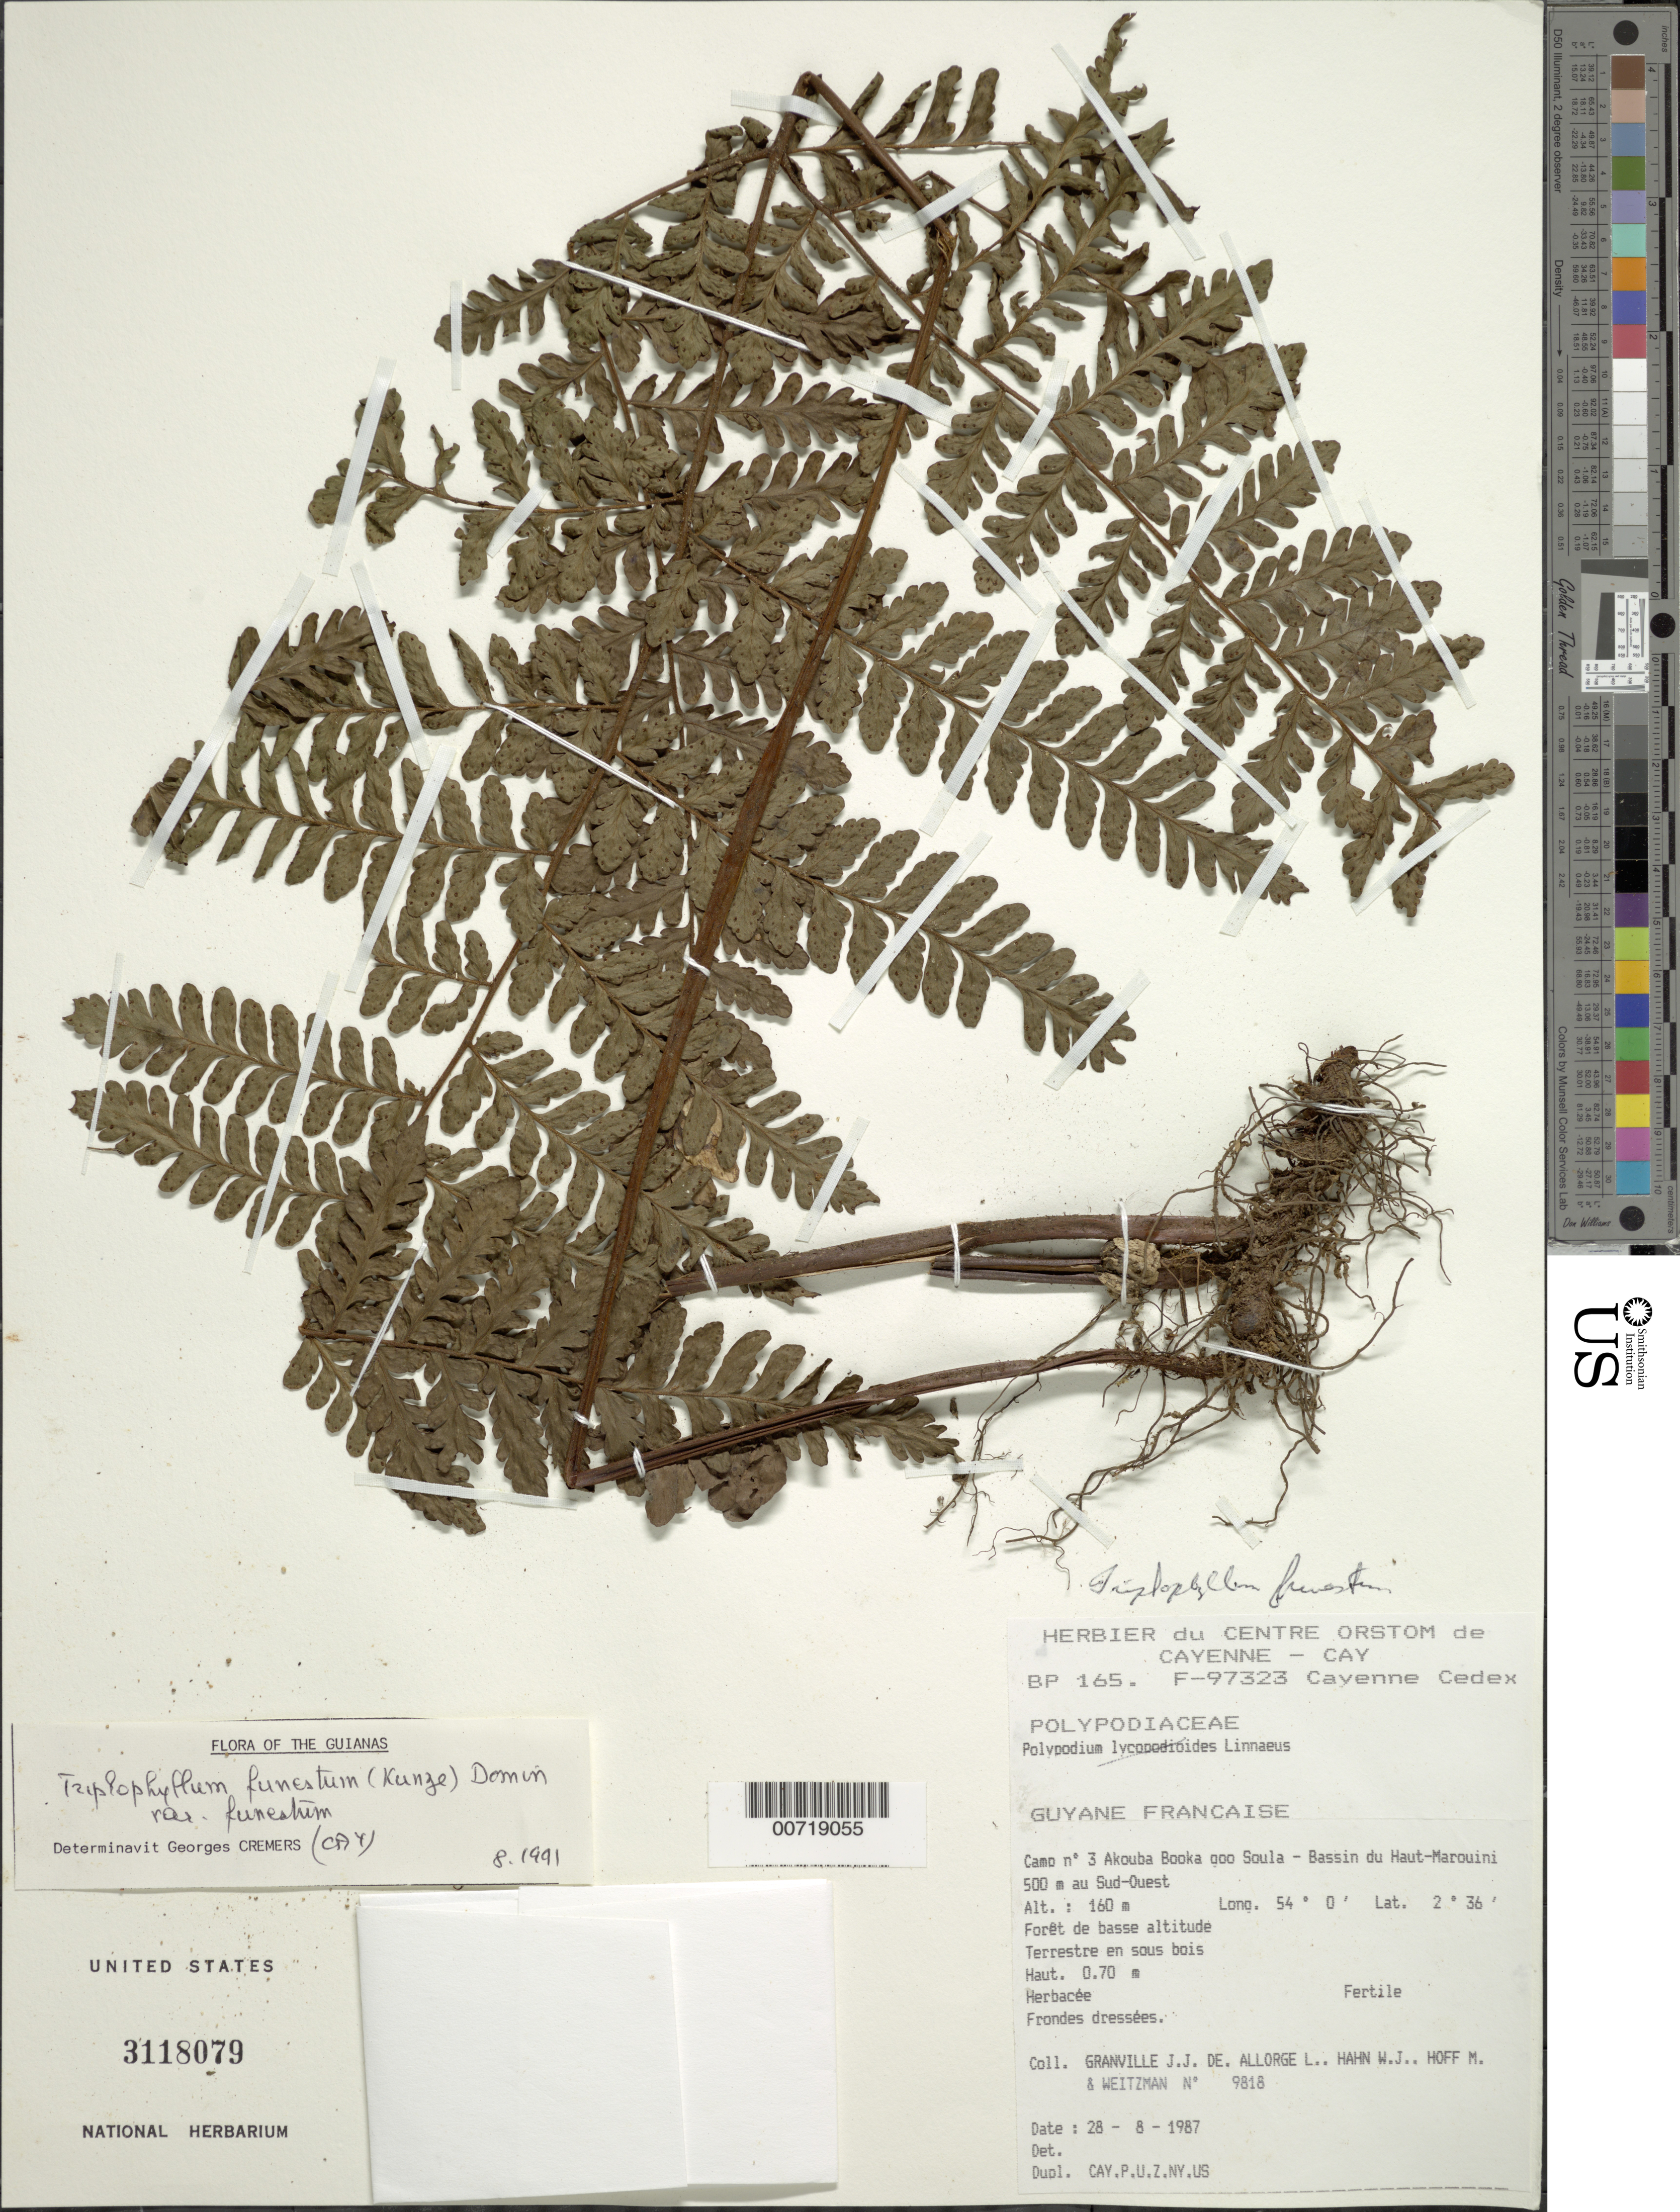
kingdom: Plantae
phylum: Tracheophyta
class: Polypodiopsida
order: Polypodiales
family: Tectariaceae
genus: Triplophyllum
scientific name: Triplophyllum funestum var. funestum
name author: (Kunze) Holttum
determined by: Cremers, Georges A.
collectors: J.-J. de Granville, L. Allorge, W. J. Hahn, M. Hoff & A. L. Weitzman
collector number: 9818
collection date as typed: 28-Aug-87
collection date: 1987-08-28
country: French Guiana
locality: Akouba Booka goo Soula, Camp #3, Roche no. 1, Bassin du Haut-Marouini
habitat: Low forest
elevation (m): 160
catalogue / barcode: US 3118079